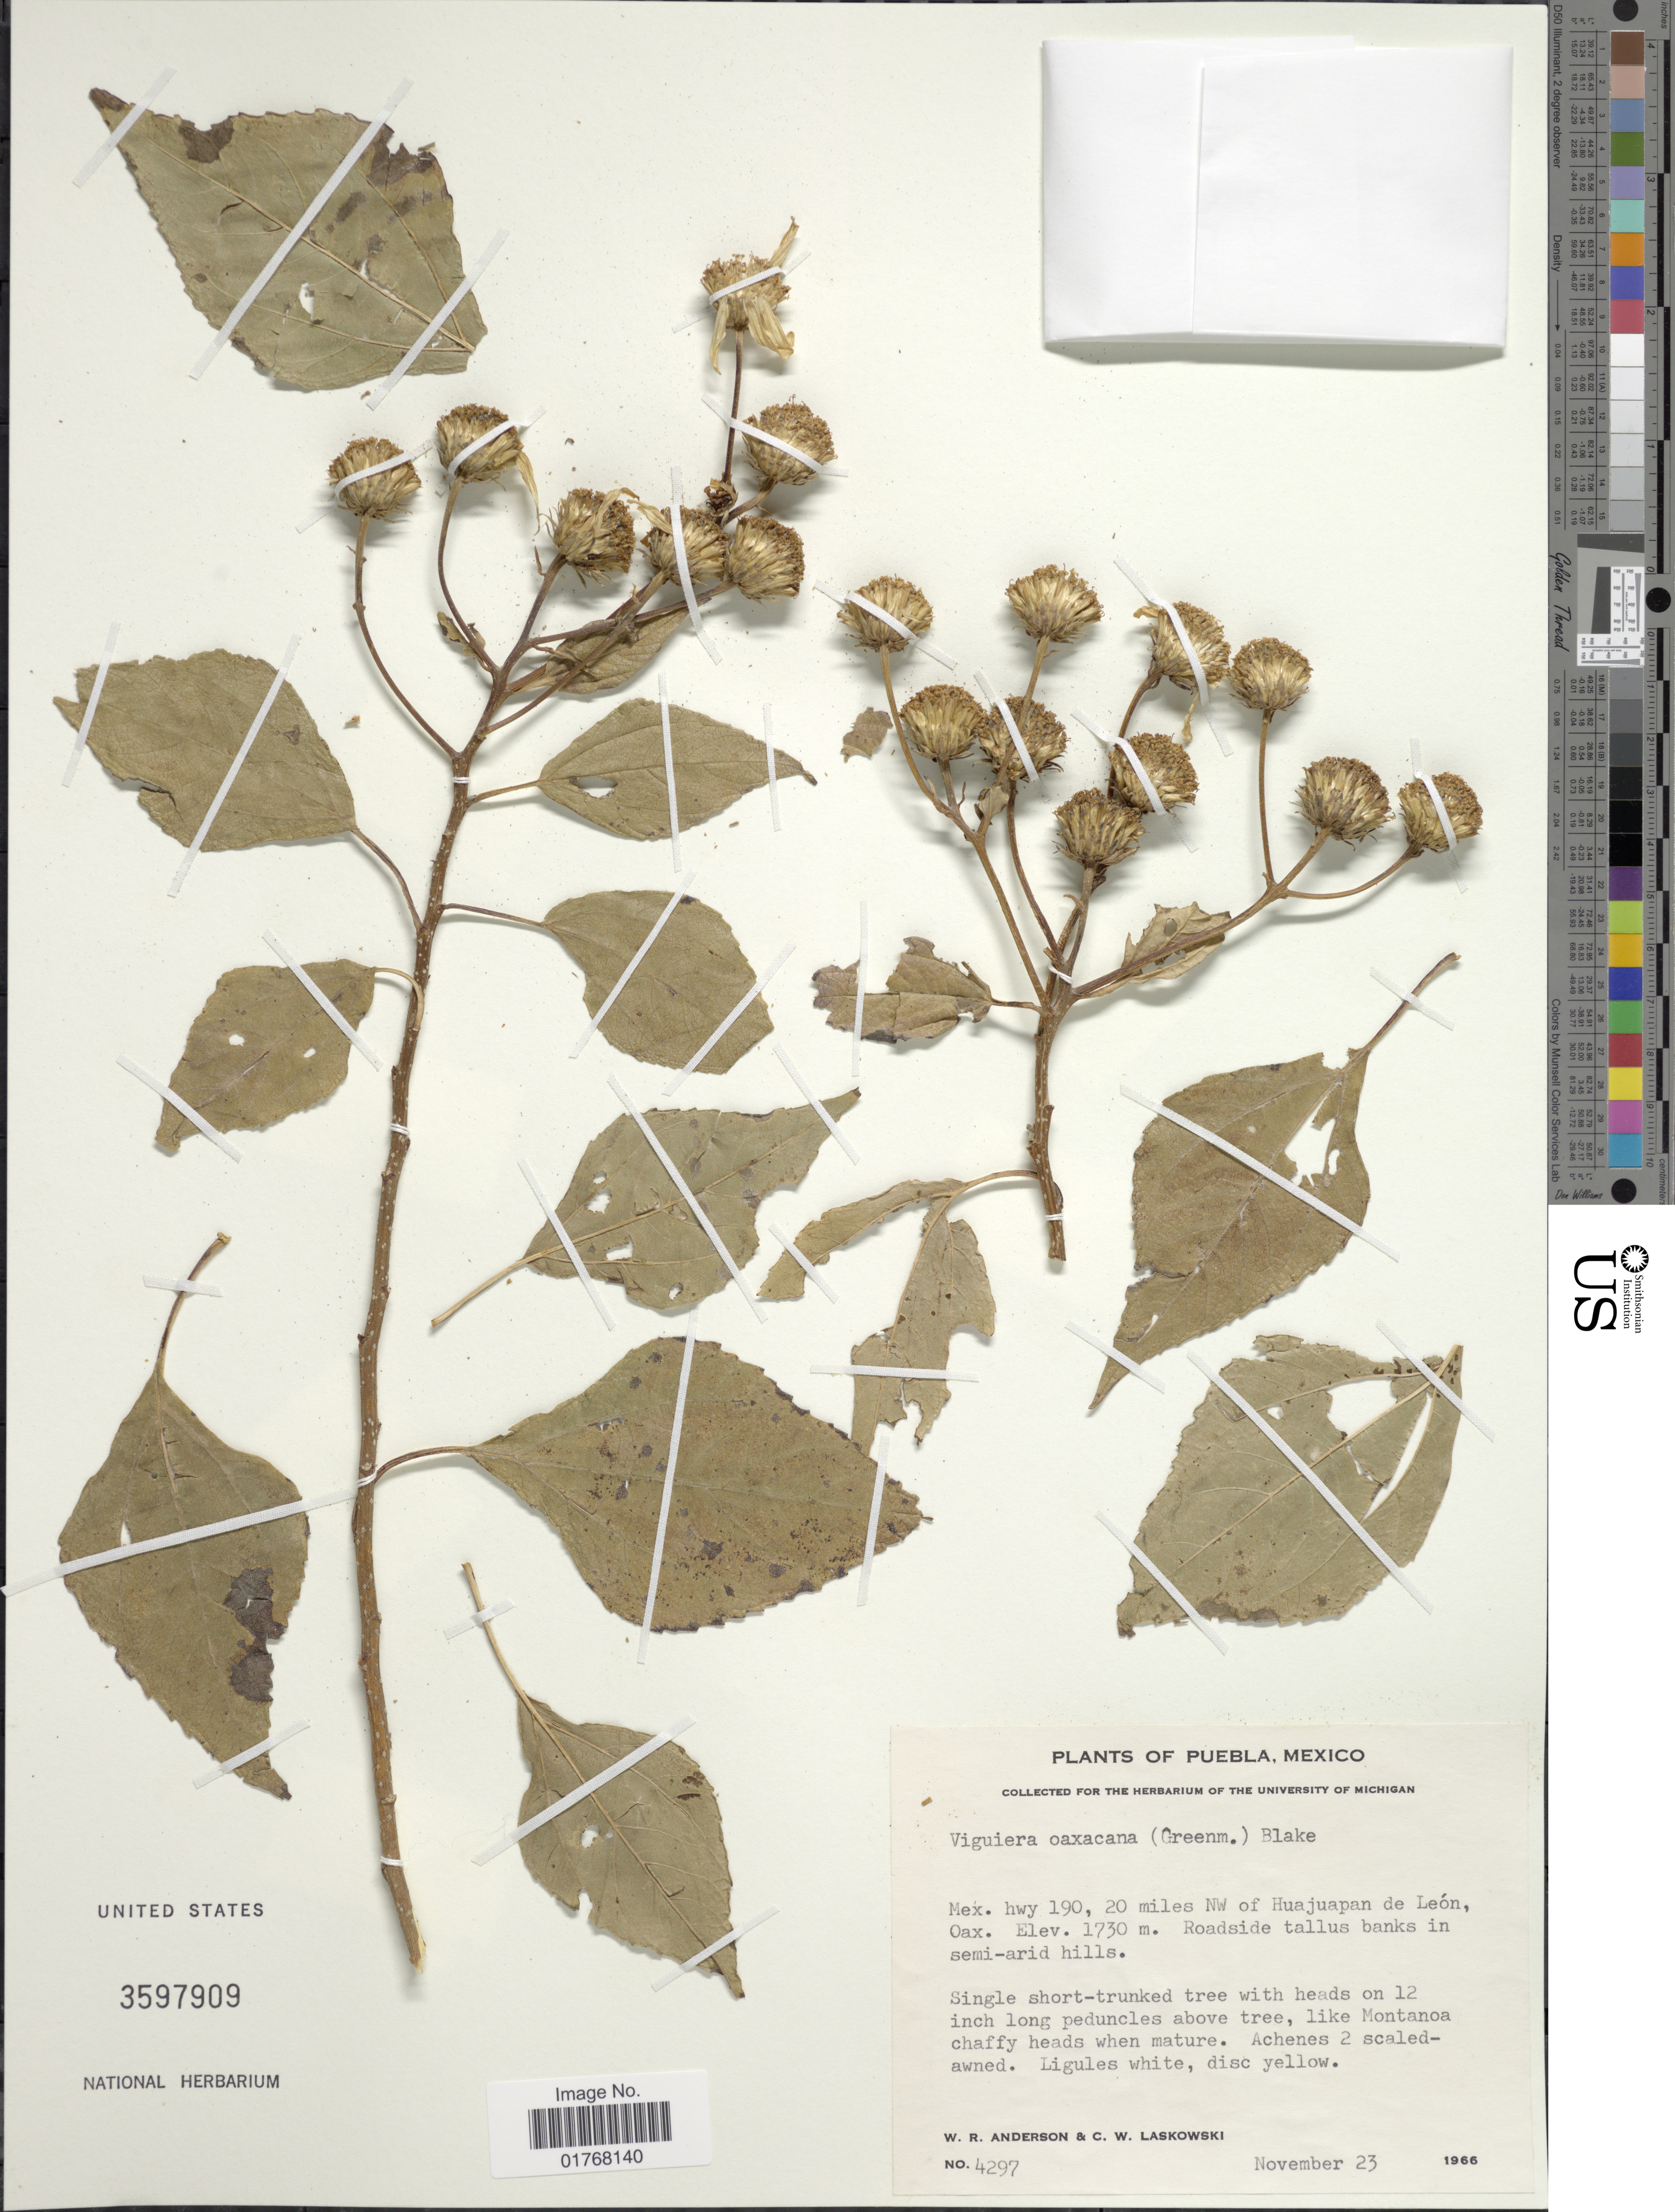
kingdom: Plantae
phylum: Tracheophyta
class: Magnoliopsida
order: Asterales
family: Asteraceae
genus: Viguiera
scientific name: Viguiera oaxacana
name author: (Greenm.) Blake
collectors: W. Anderson & C. Laskowski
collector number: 4297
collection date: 1966-11-23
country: Mexico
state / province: Oaxaca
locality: Hwy 190, 20 miles NW of Huajuapan de Léon, Puebla. Roadside tallus banks in semi-arid hills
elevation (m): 1730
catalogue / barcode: US 3597909